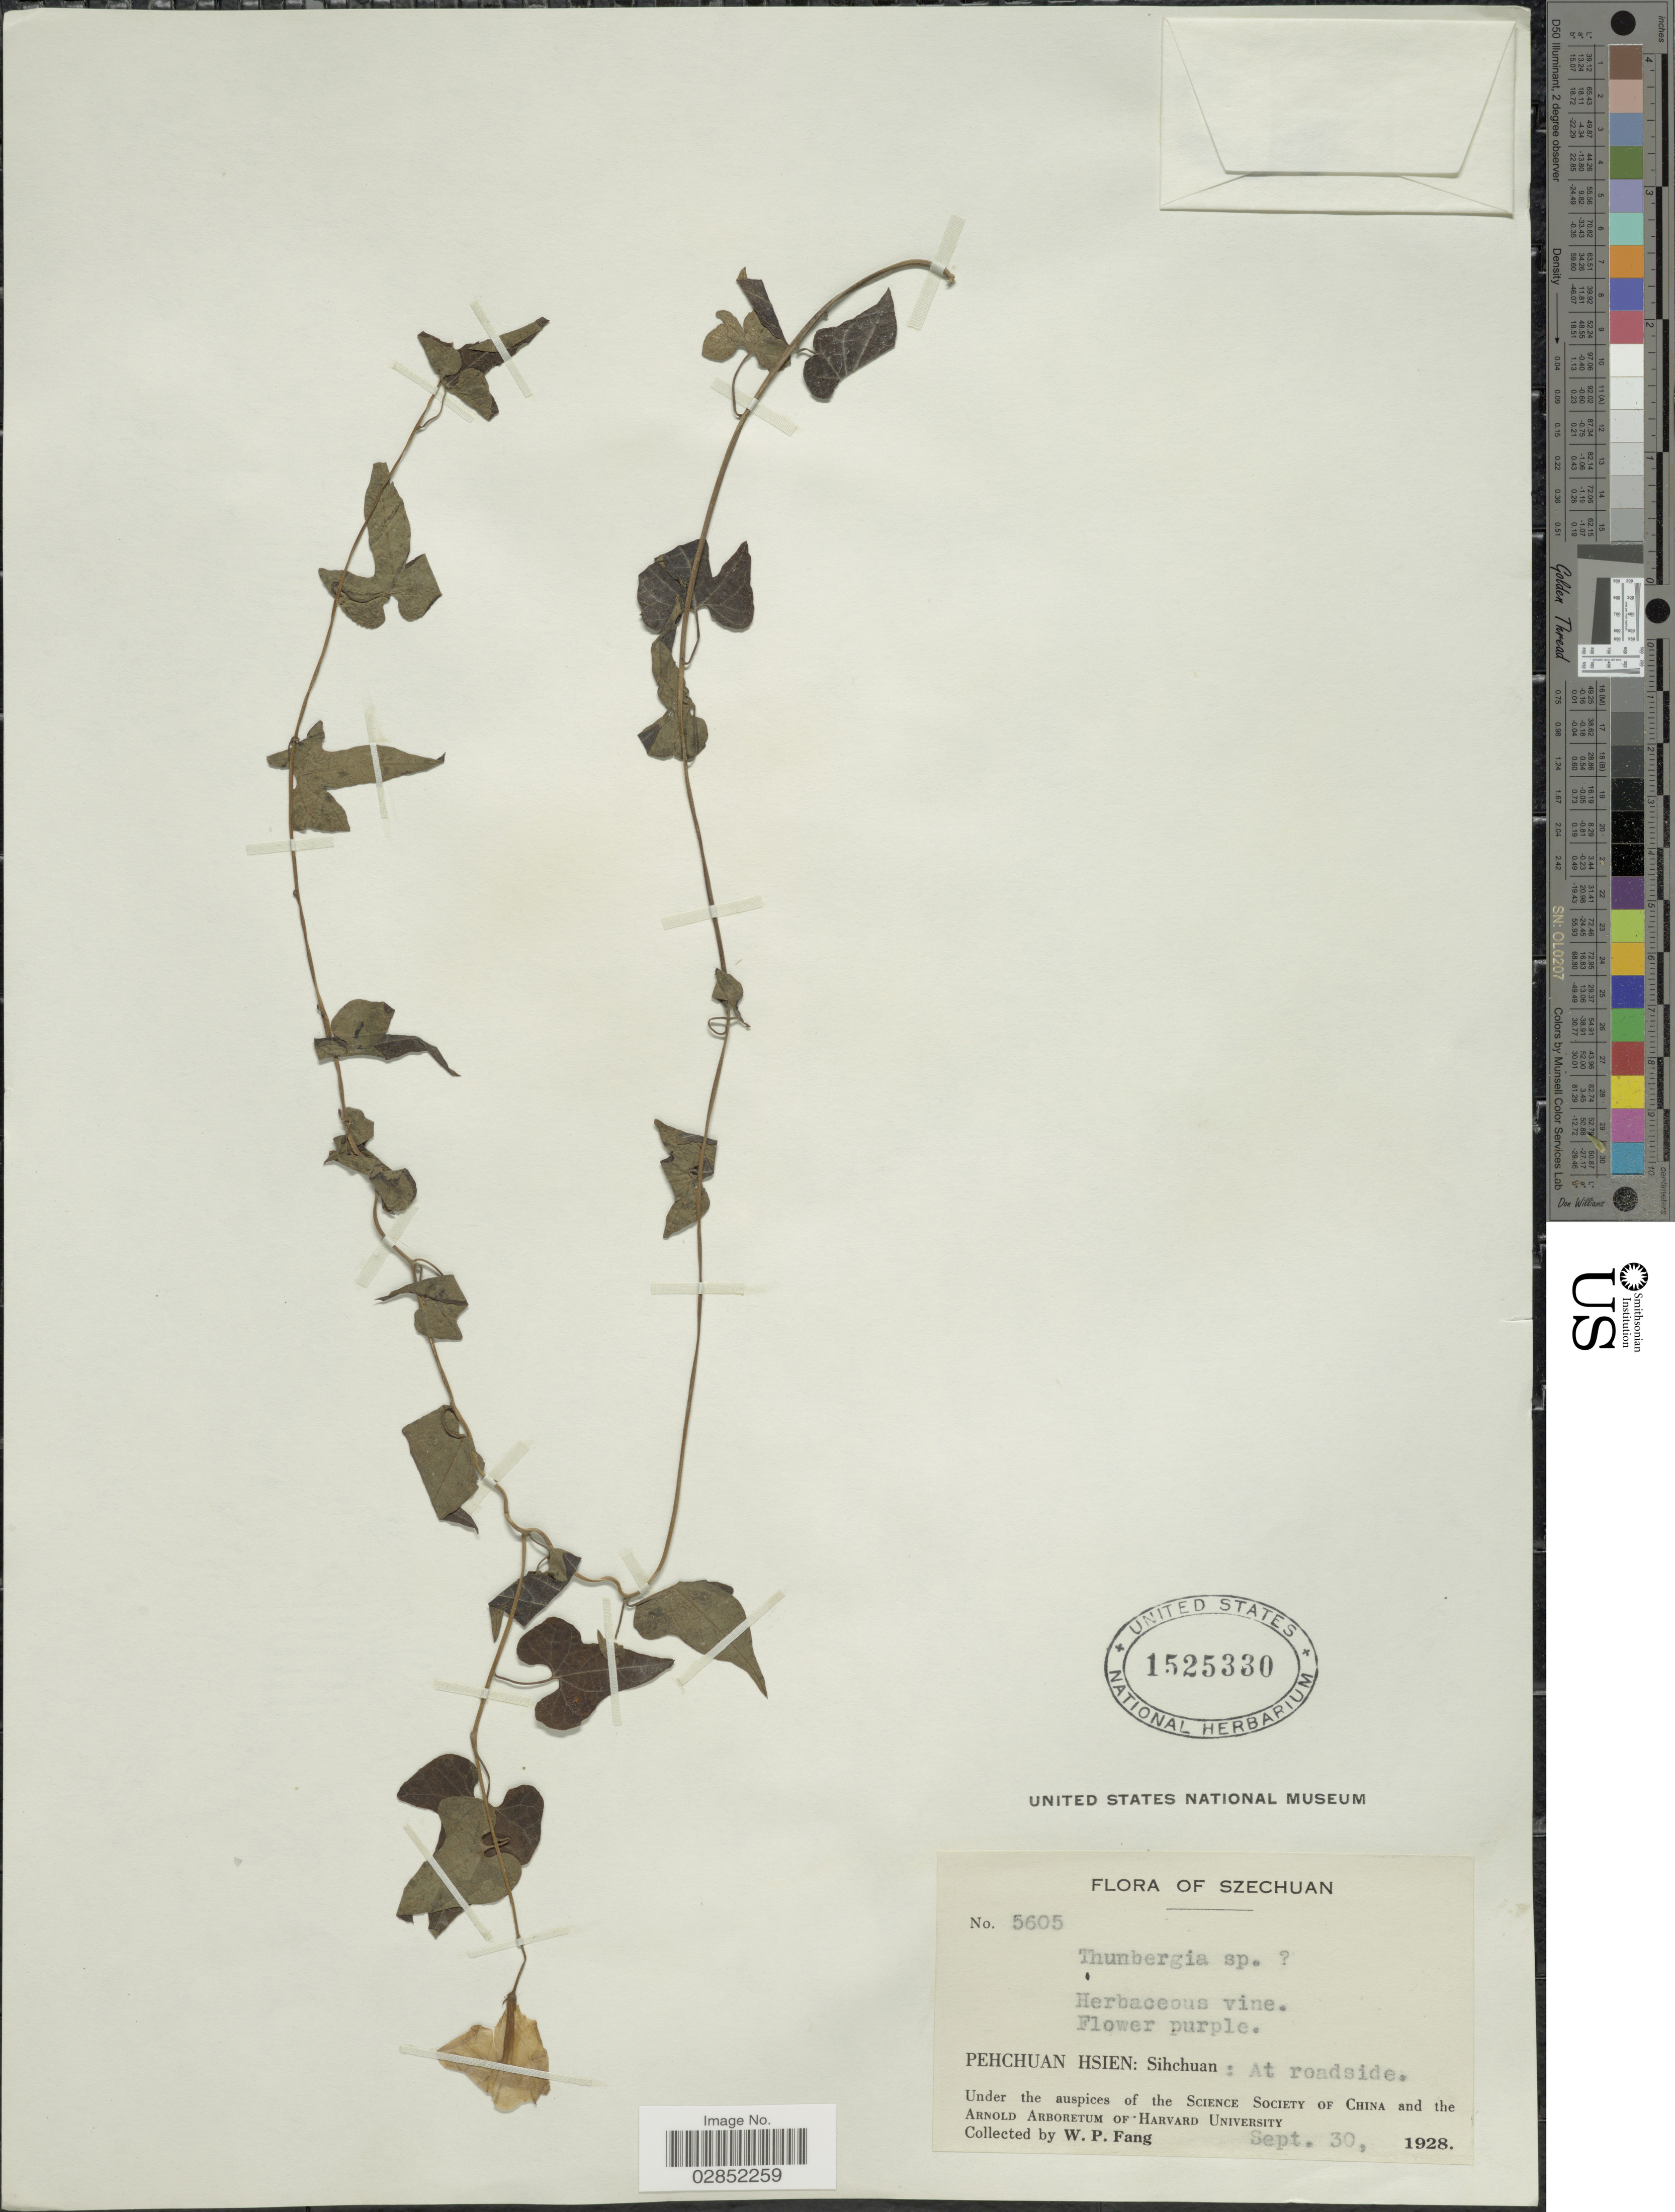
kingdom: Plantae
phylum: Tracheophyta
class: Magnoliopsida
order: Lamiales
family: Acanthaceae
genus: Thunbergia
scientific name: Thunbergia sp.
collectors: W. P. Fang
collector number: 5605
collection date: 1928-09-30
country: China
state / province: Sichuan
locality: Szechuan. Pehchuan Hsien: Sihchuan.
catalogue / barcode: US 1525330